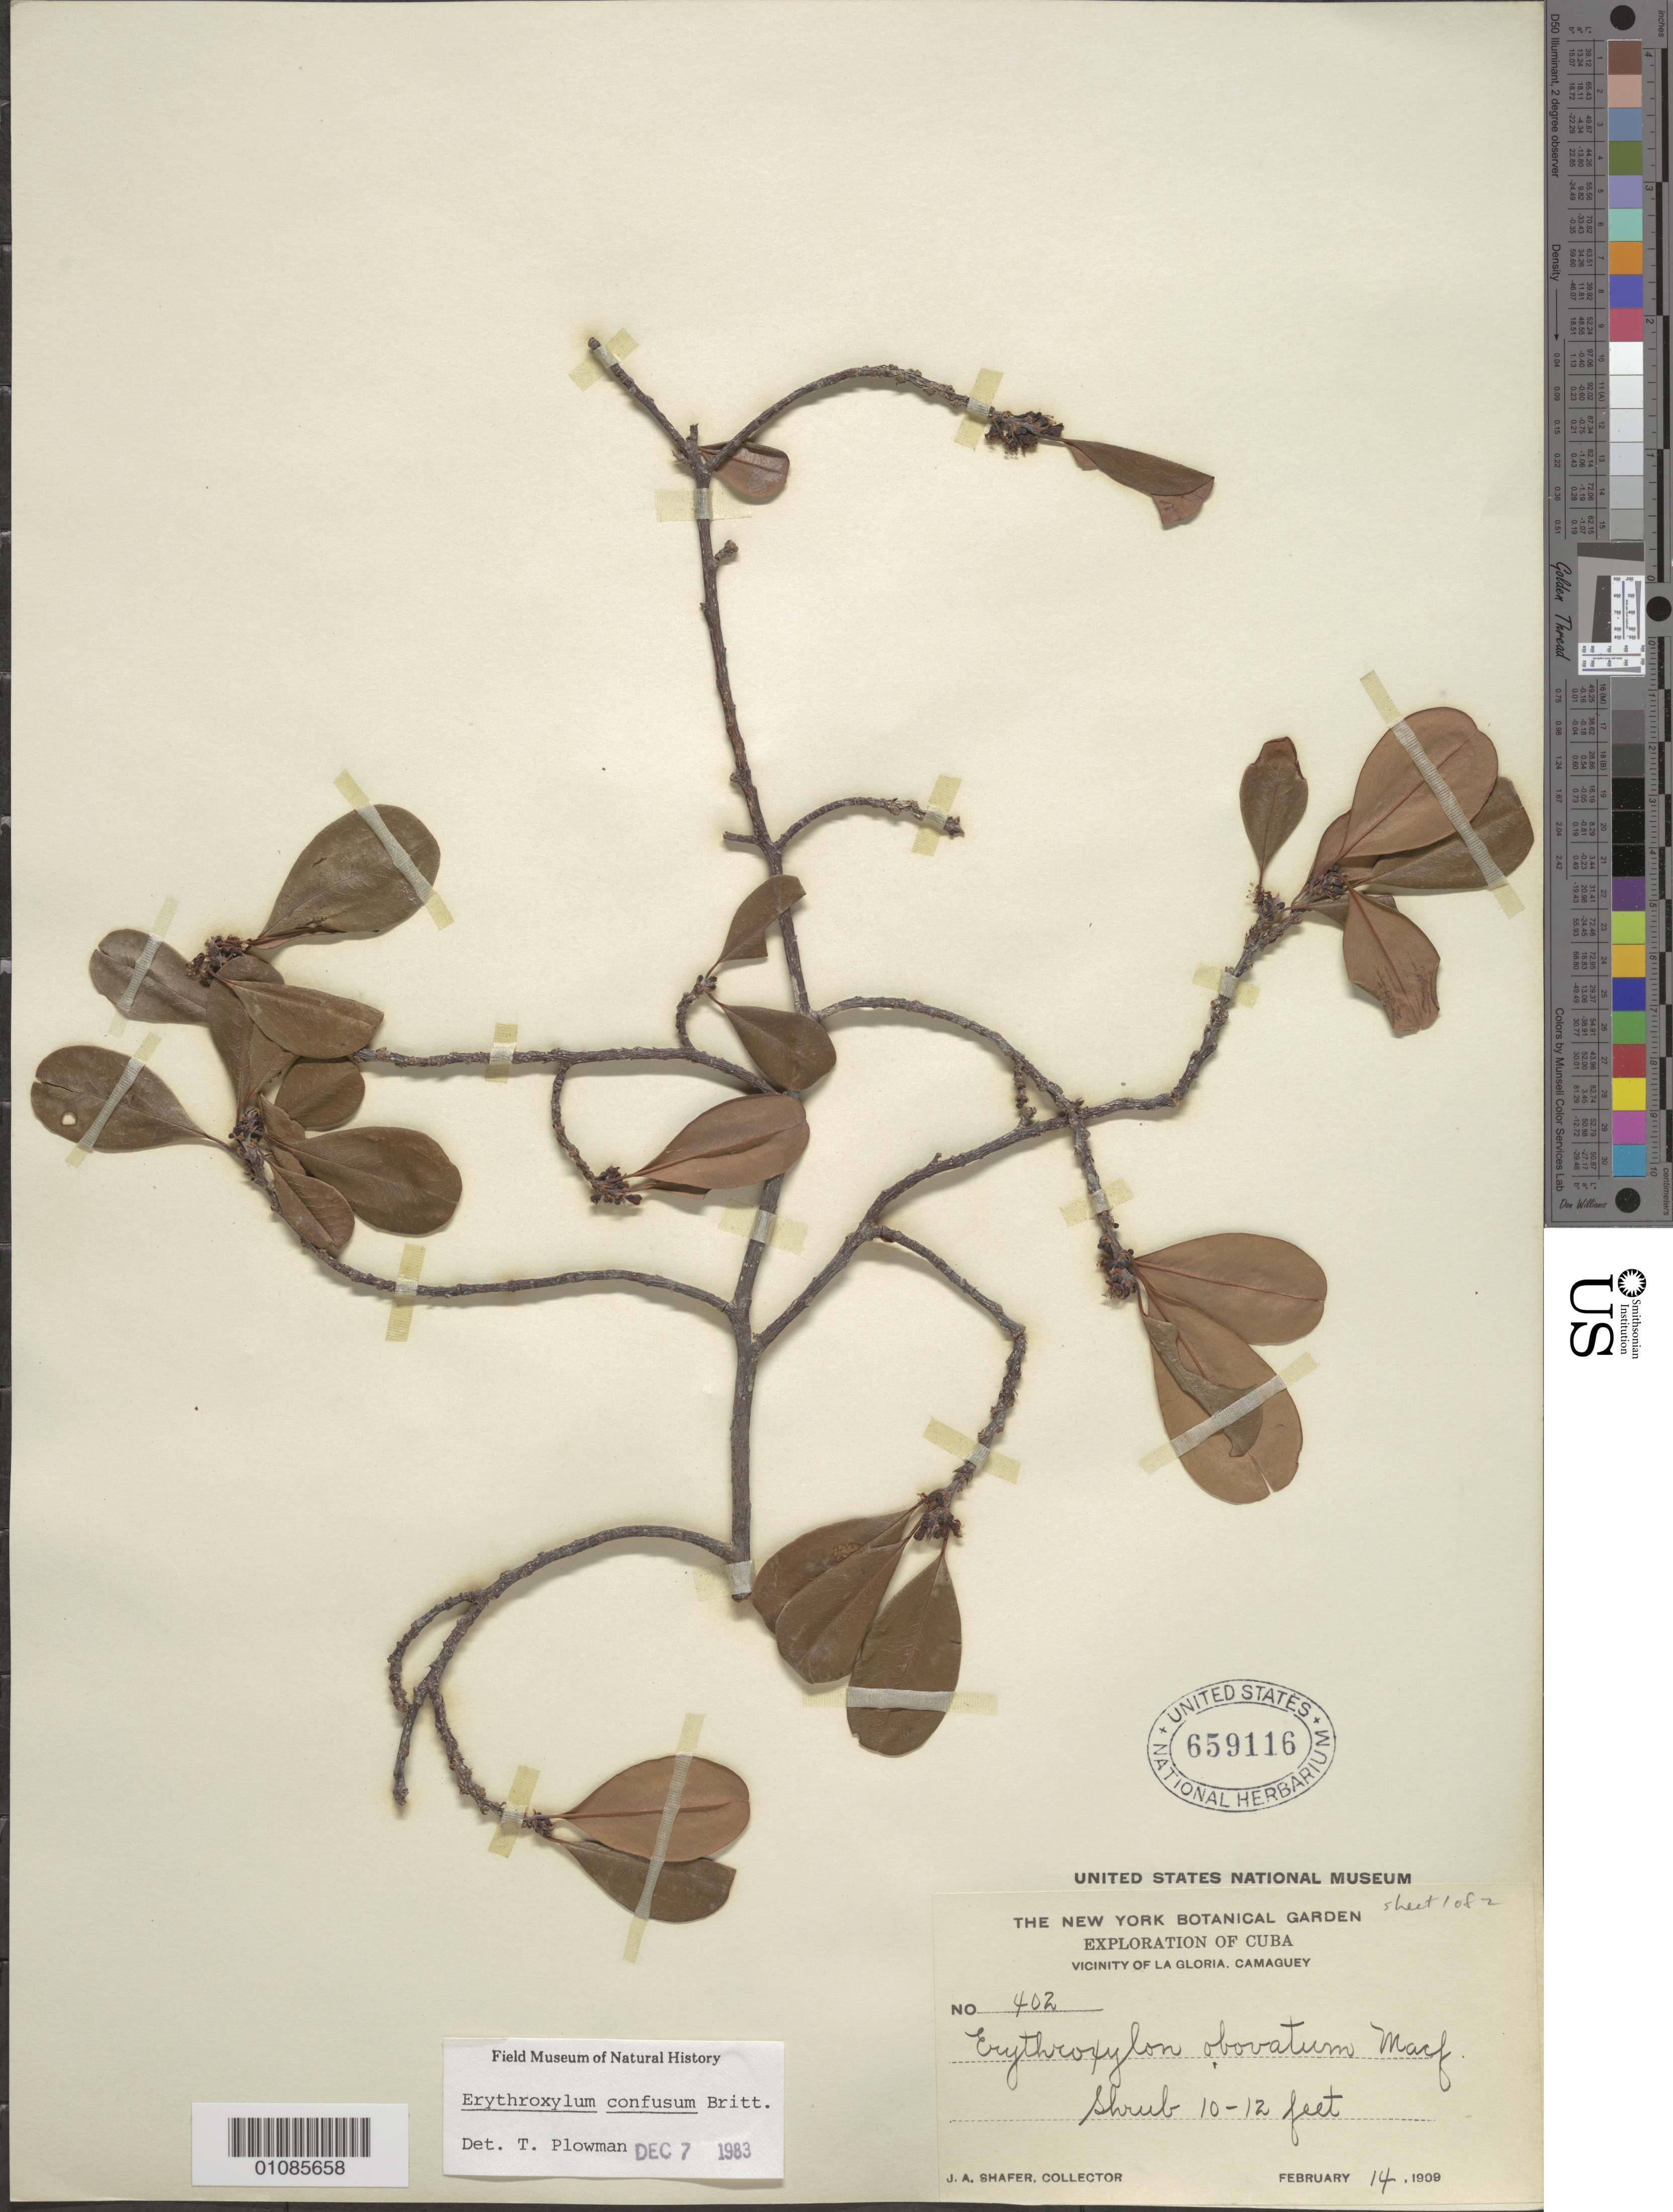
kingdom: Plantae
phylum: Tracheophyta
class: Magnoliopsida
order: Malpighiales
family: Erythroxylaceae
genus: Erythroxylum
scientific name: Erythroxylum confusum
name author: Britton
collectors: J. A. Shafer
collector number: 402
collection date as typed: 14 Feb 1908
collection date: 1908-02-14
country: Cuba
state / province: Camagüey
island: Cuba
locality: Camagüey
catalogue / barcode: US 659116